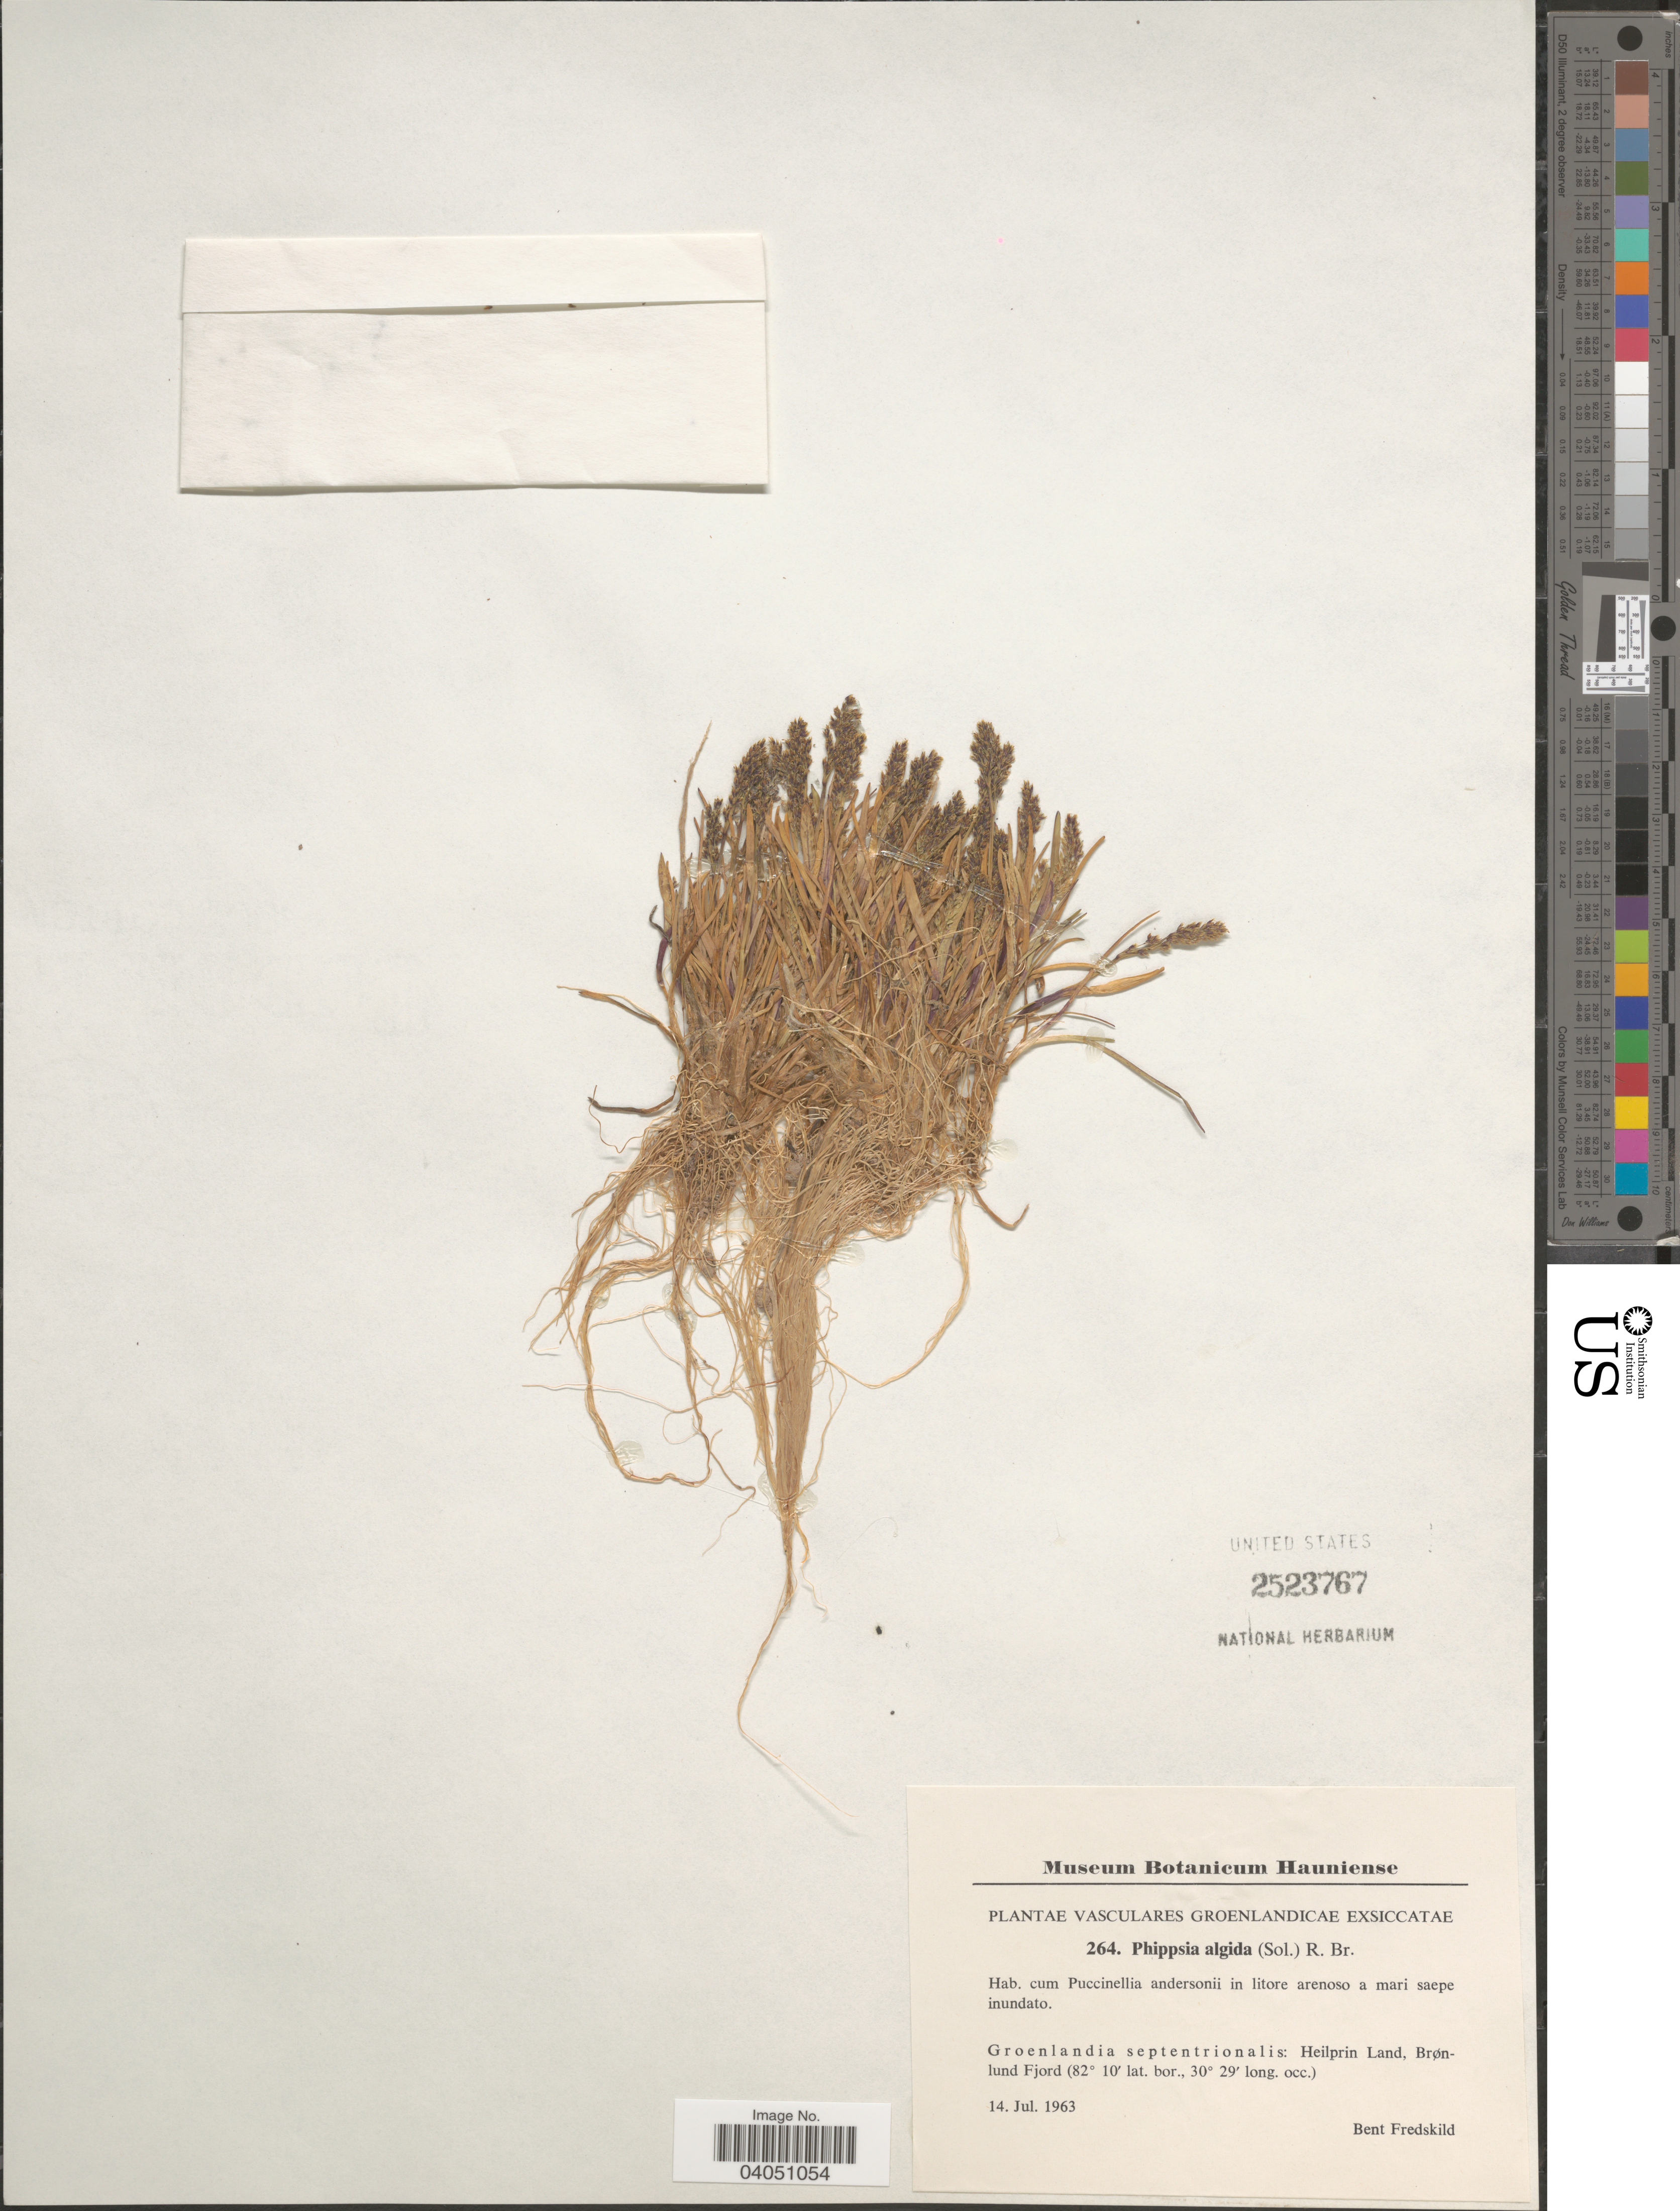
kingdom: Plantae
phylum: Tracheophyta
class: Liliopsida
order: Poales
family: Poaceae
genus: Phippsia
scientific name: Phippsia algida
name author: (Sol.) R. Br.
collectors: B. Fredskild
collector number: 264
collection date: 1963-07-14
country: Greenland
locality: Groenlandicae. Groenlandia septentrionalis: Heilprin Land, Brønlund Fjord.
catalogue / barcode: US 2523767